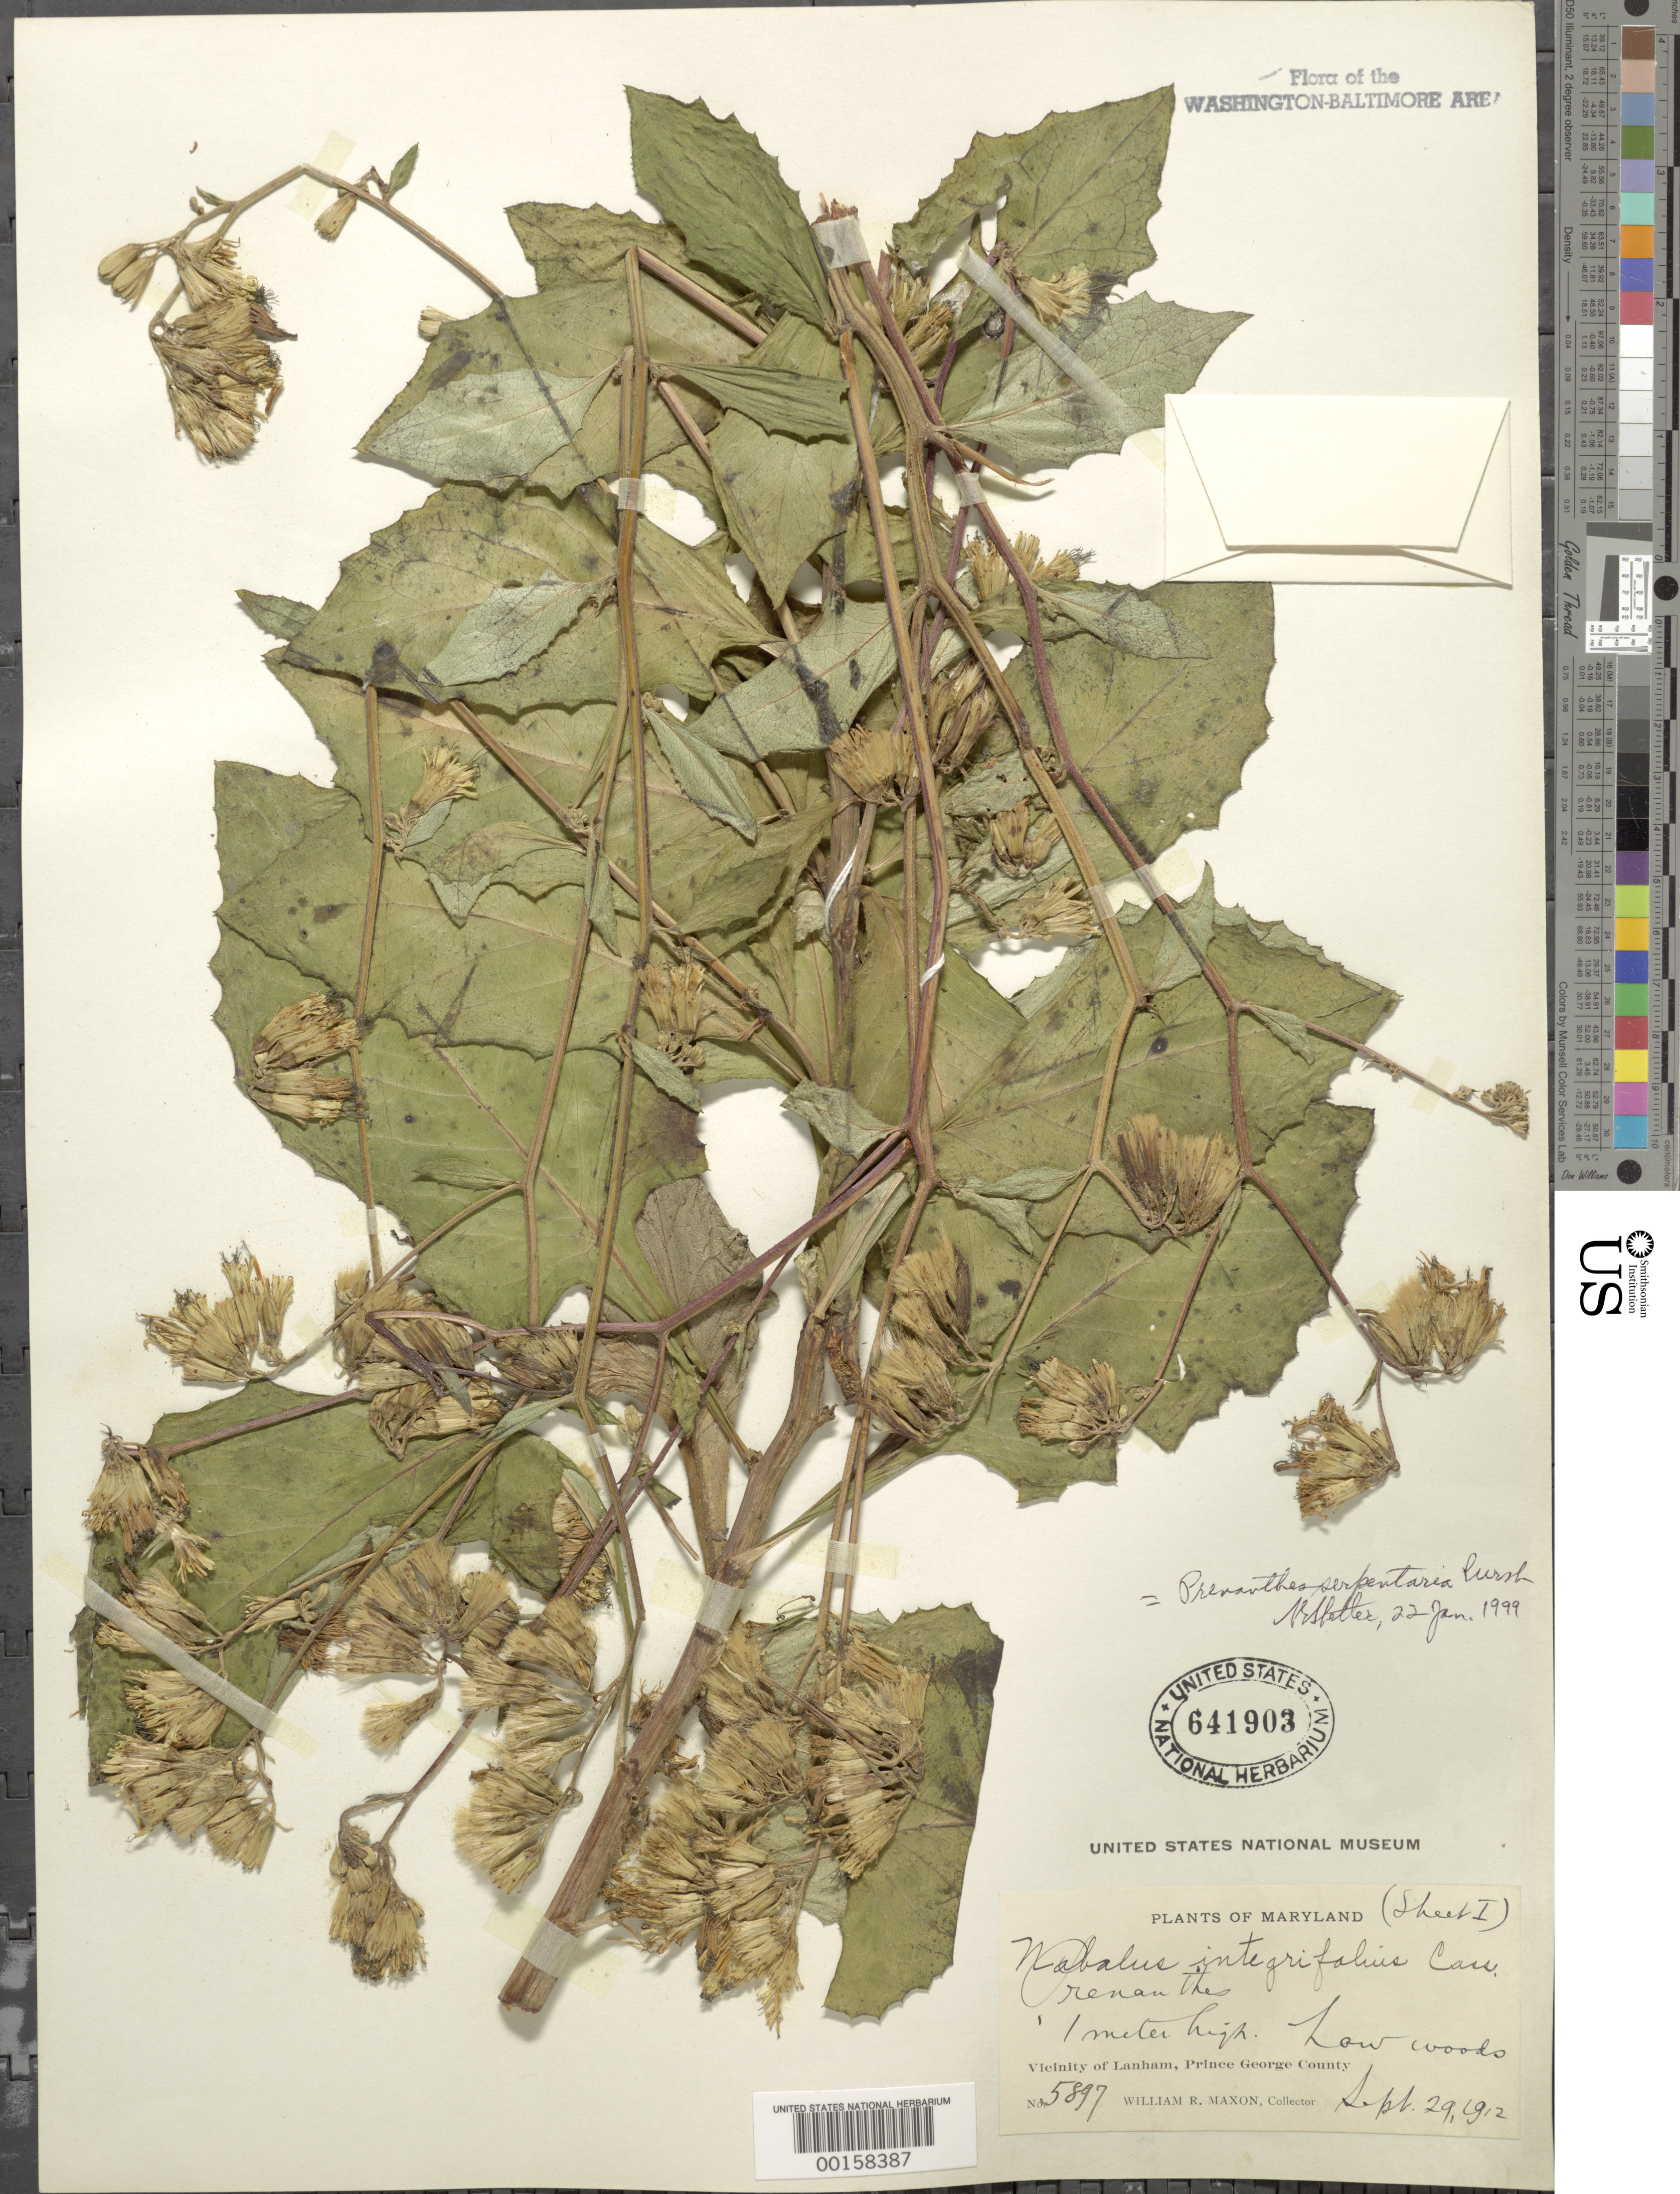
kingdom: Plantae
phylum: Tracheophyta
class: Magnoliopsida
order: Asterales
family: Asteraceae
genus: Nabalus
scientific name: Nabalus serpentarius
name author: (Pursh) Hook.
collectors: W. R. Maxon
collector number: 5897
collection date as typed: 29 Sep 1912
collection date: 1912-09-29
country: United States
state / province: Maryland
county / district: Prince George's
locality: Lanham vicinity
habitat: Low woods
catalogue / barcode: US 641903